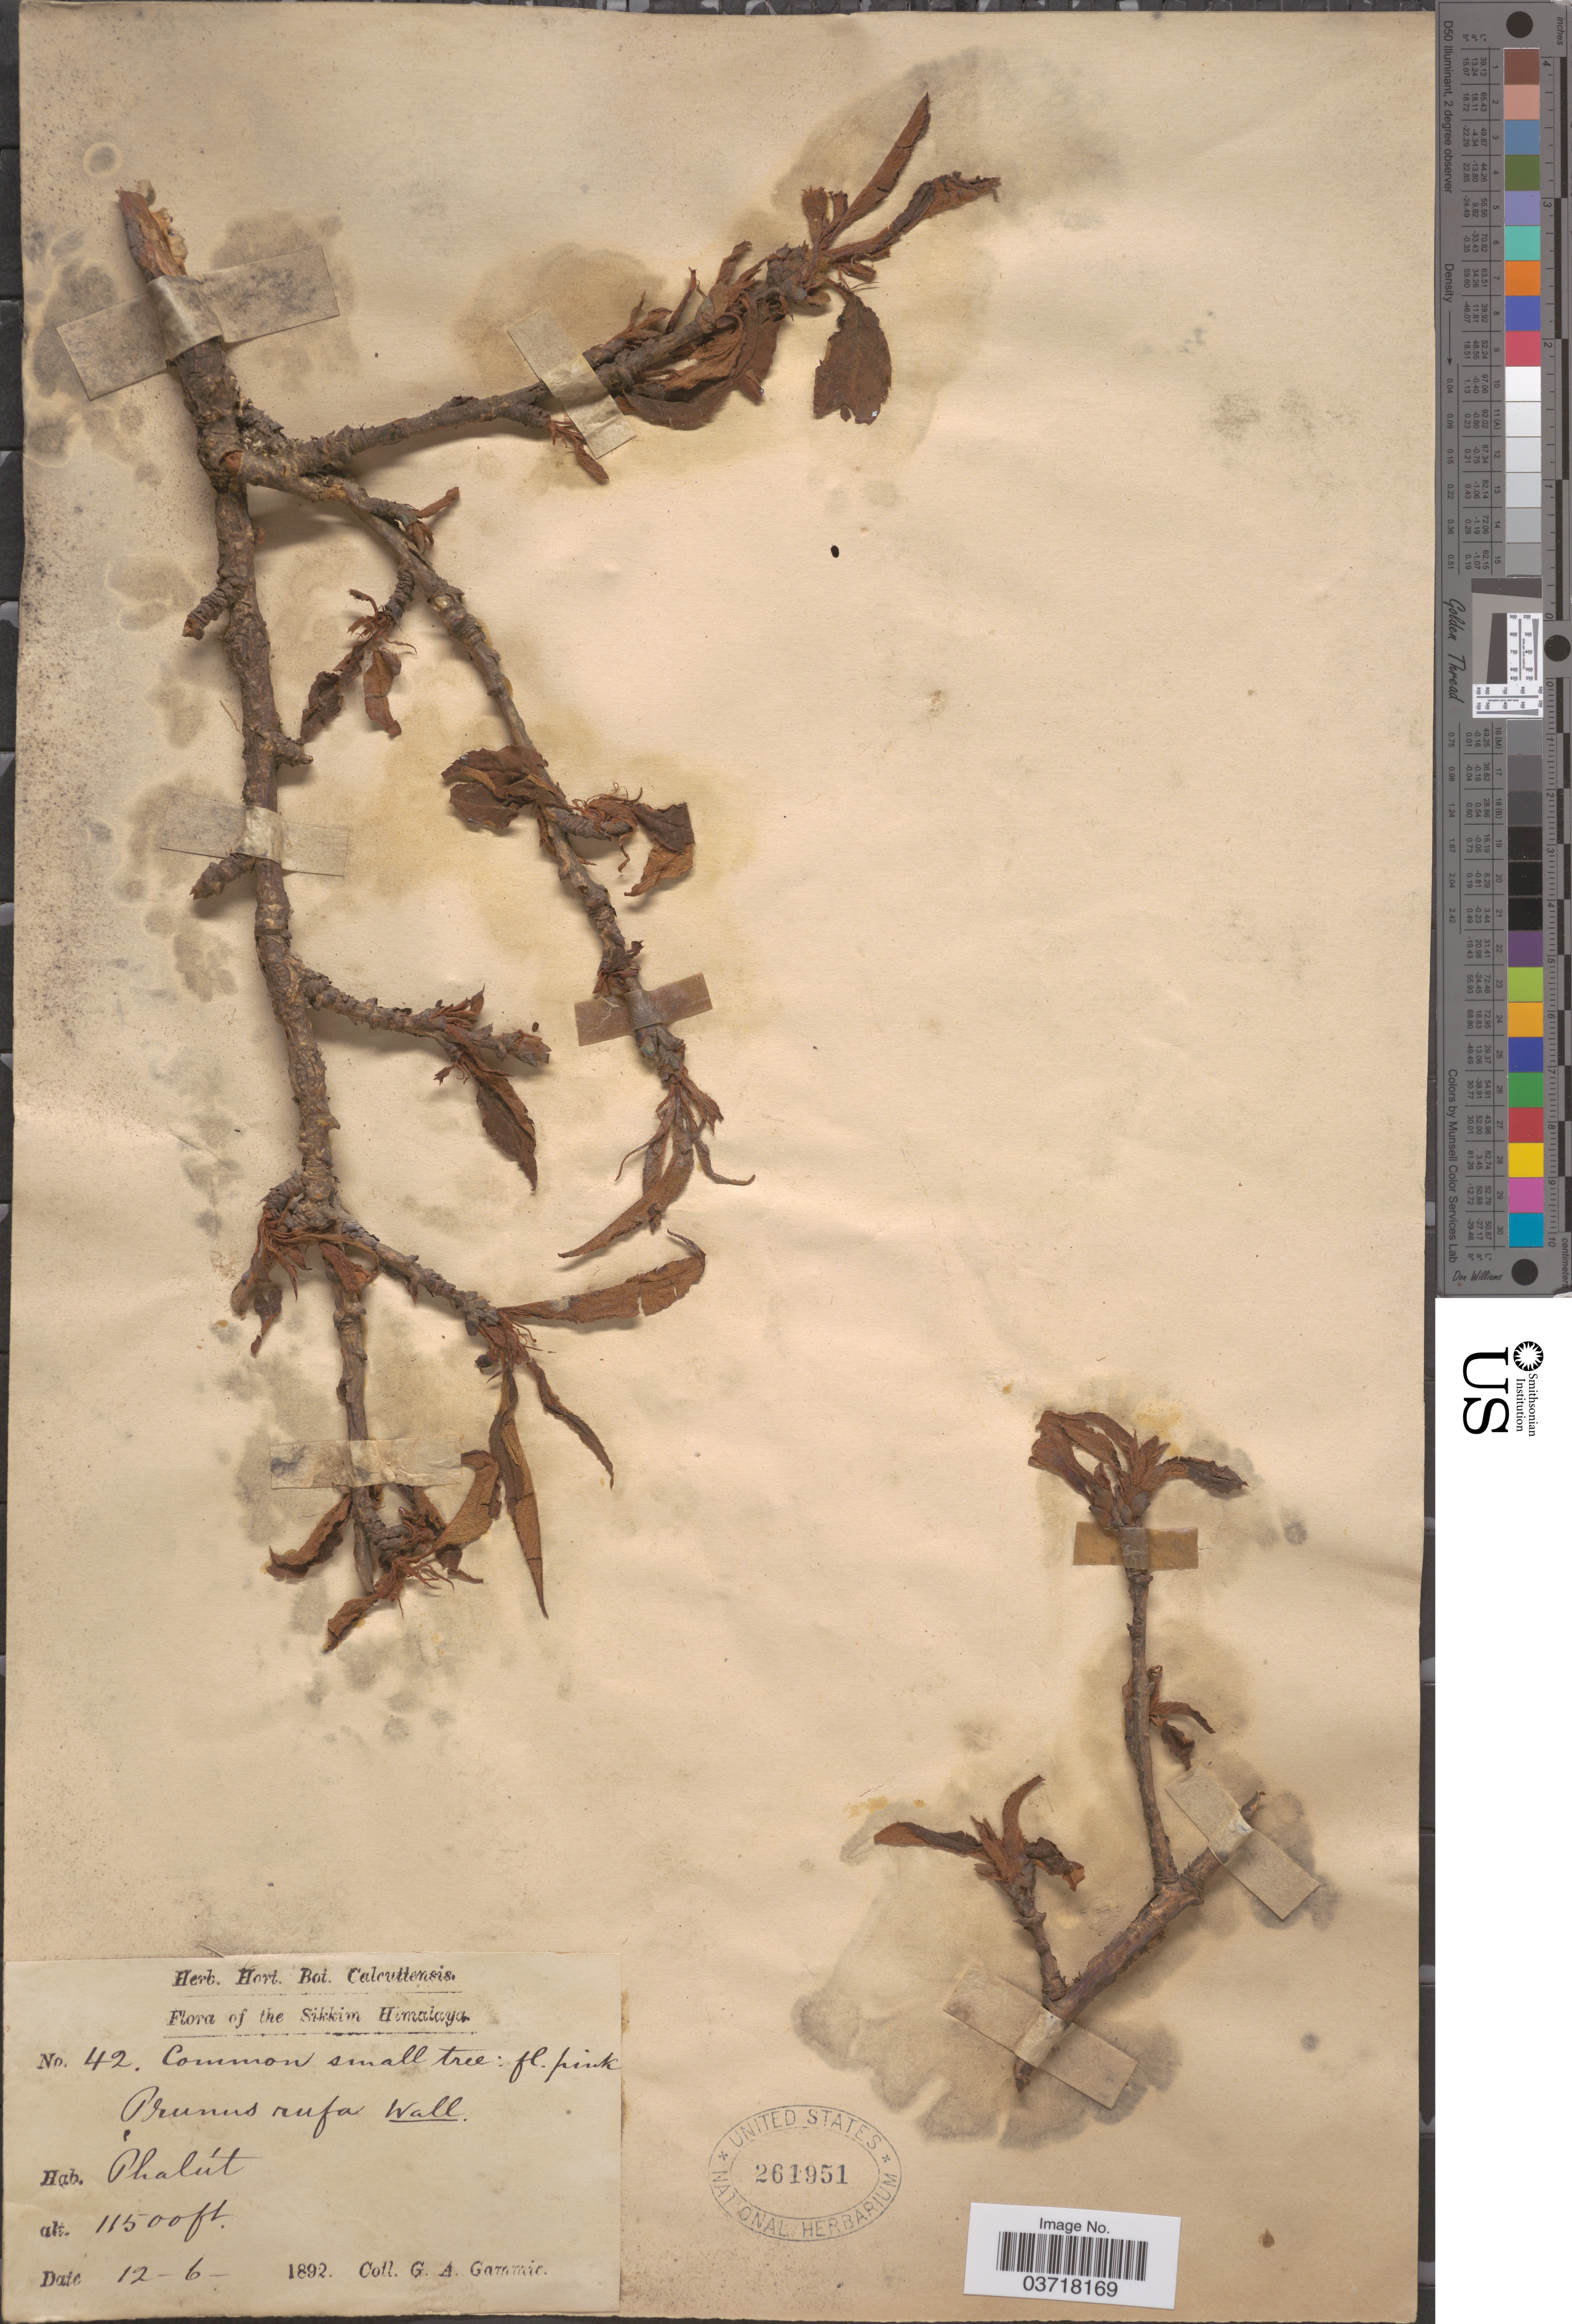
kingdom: Plantae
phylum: Tracheophyta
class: Magnoliopsida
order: Rosales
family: Rosaceae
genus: Prunus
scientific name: Prunus rufa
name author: Wall. ex Hook. f.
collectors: G. Gammie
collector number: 42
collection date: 1892-06-12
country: India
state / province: Sikkim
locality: The Sikkim Himalaya. Phalút.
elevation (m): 3505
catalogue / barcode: US 261951